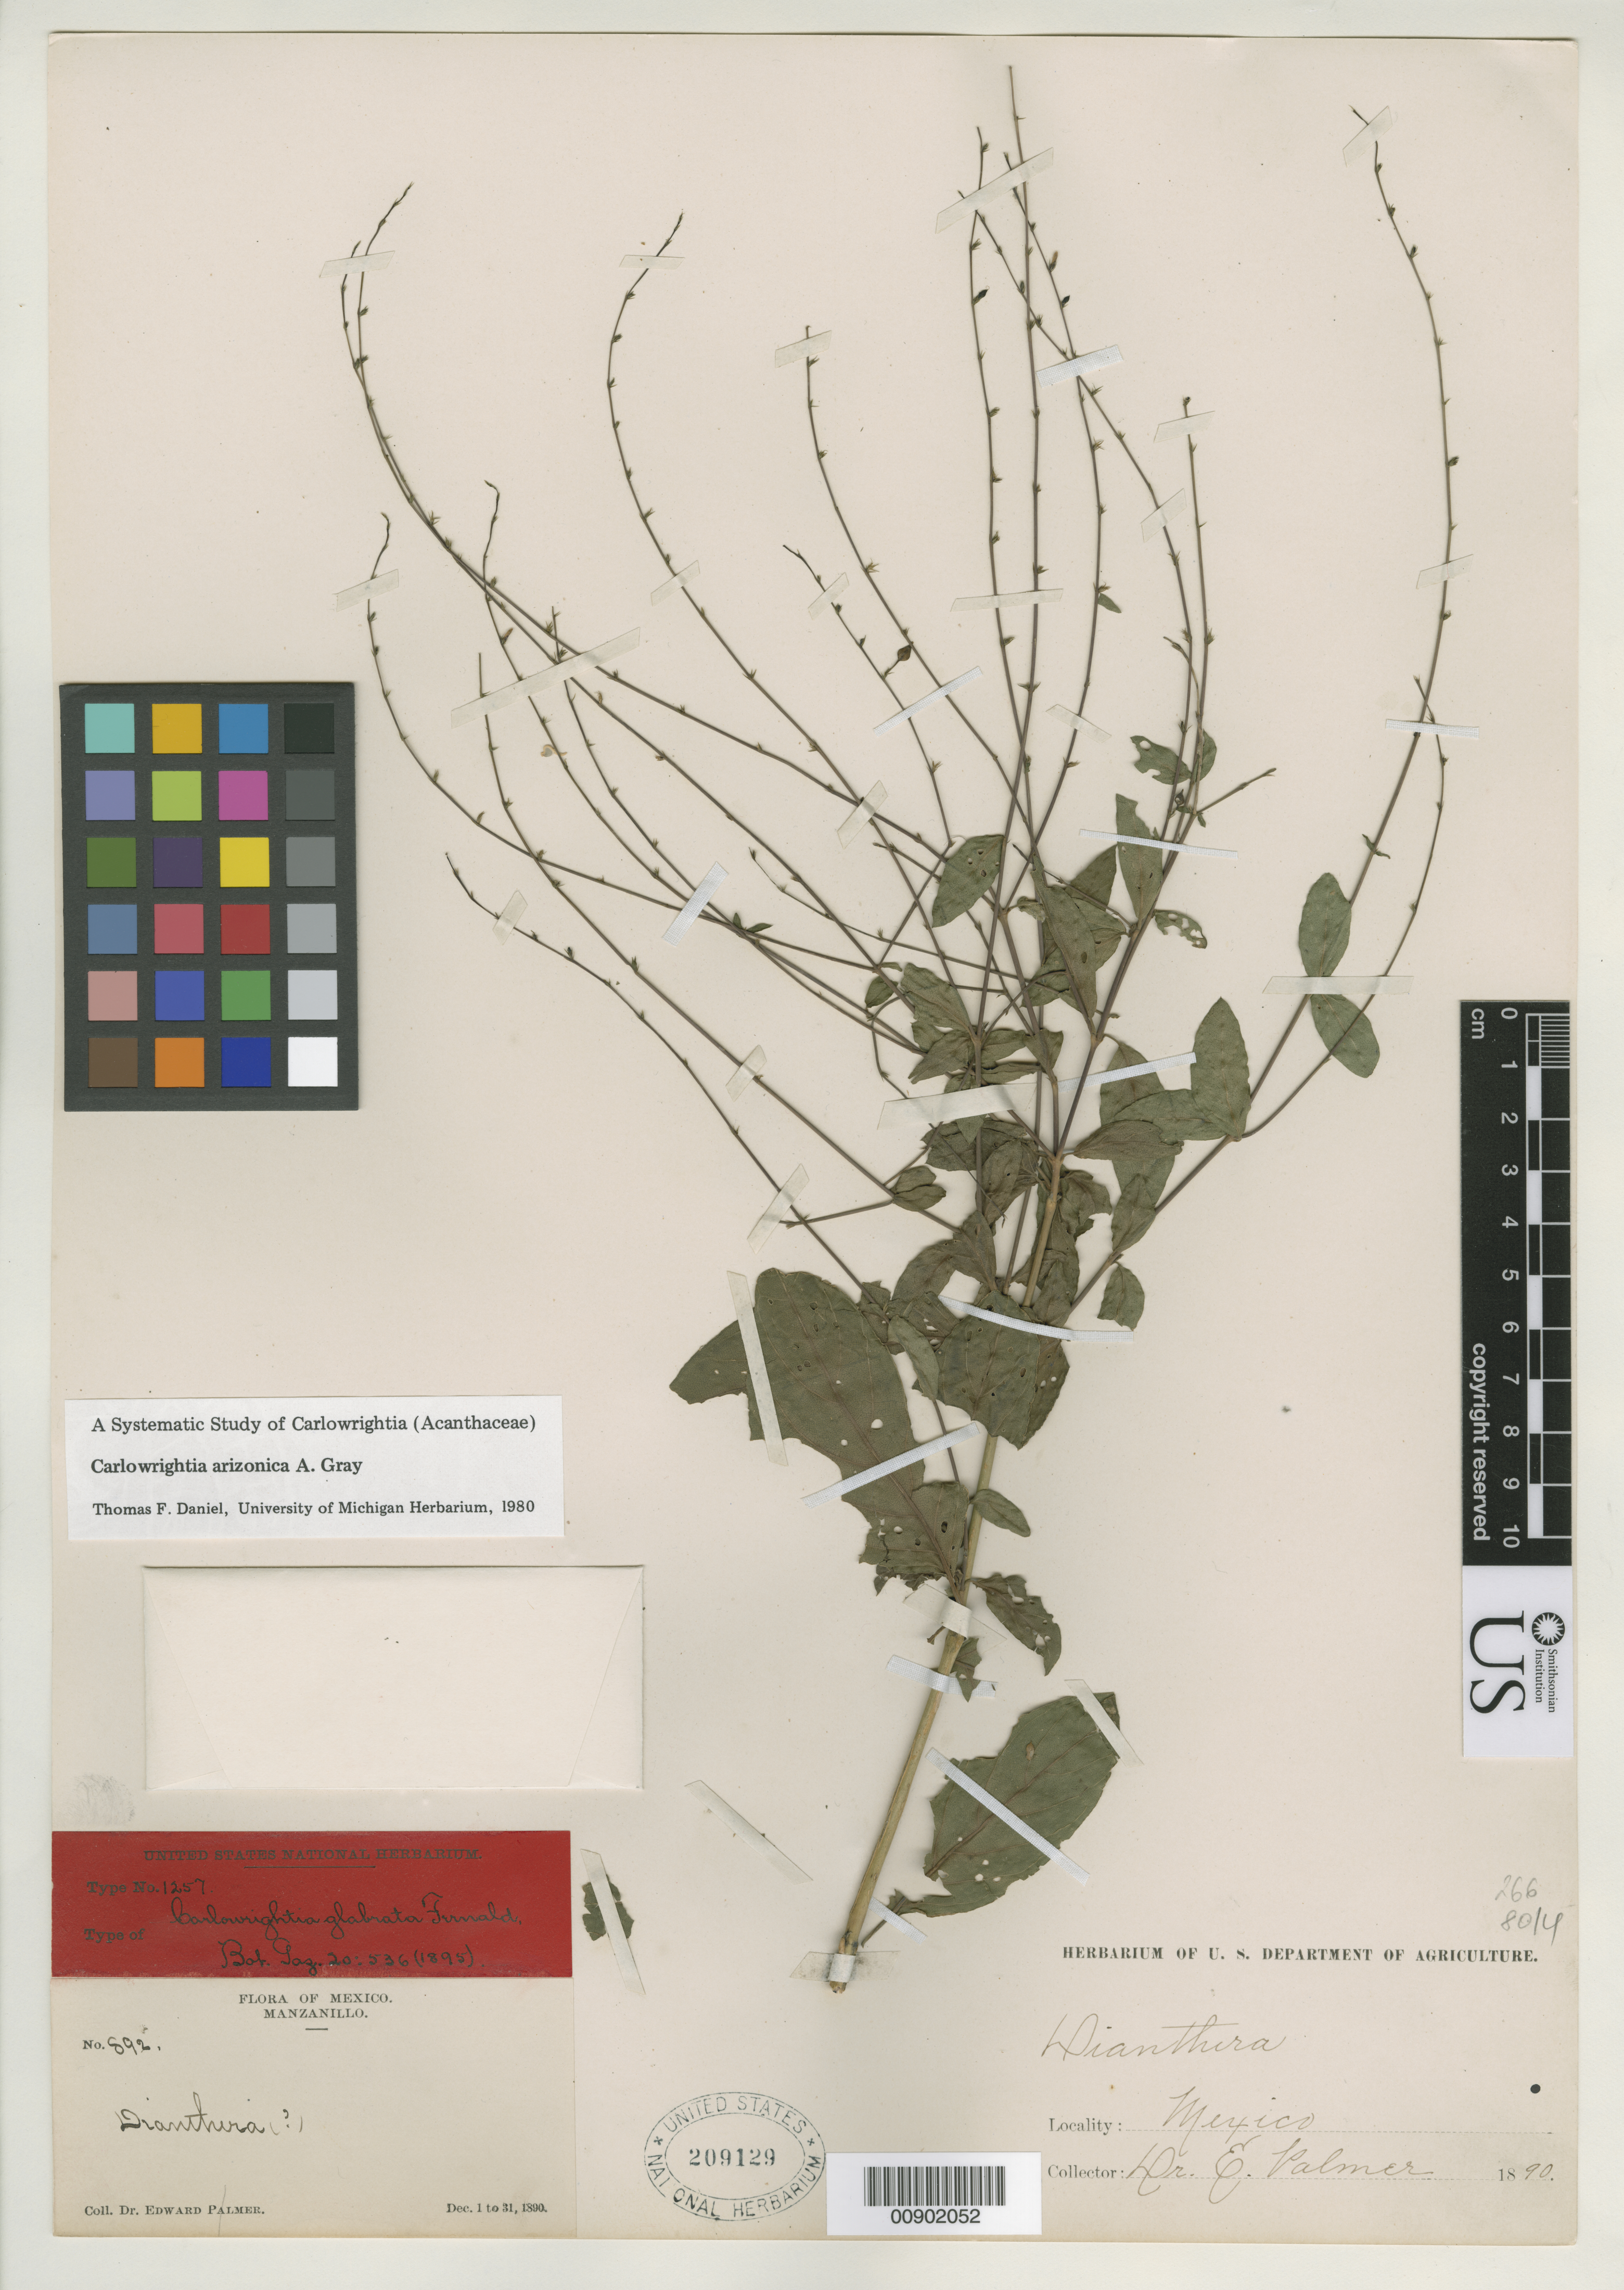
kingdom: Plantae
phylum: Tracheophyta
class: Magnoliopsida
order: Lamiales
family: Acanthaceae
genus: Carlowrightia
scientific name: Carlowrightia glabrata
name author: Fernald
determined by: Daniel, Thomas F.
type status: Syntype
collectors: E. Palmer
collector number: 892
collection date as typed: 01 Dec 1890 to 31 Dec 1890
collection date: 1890-12-01/1890-12-31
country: Mexico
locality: Manzanillo.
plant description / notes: Lectotype collection is Lamb 420 as designated by T.F. Daniel, Fl. Neotrop. Monogr. 34: 76 (1983).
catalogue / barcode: US 209129